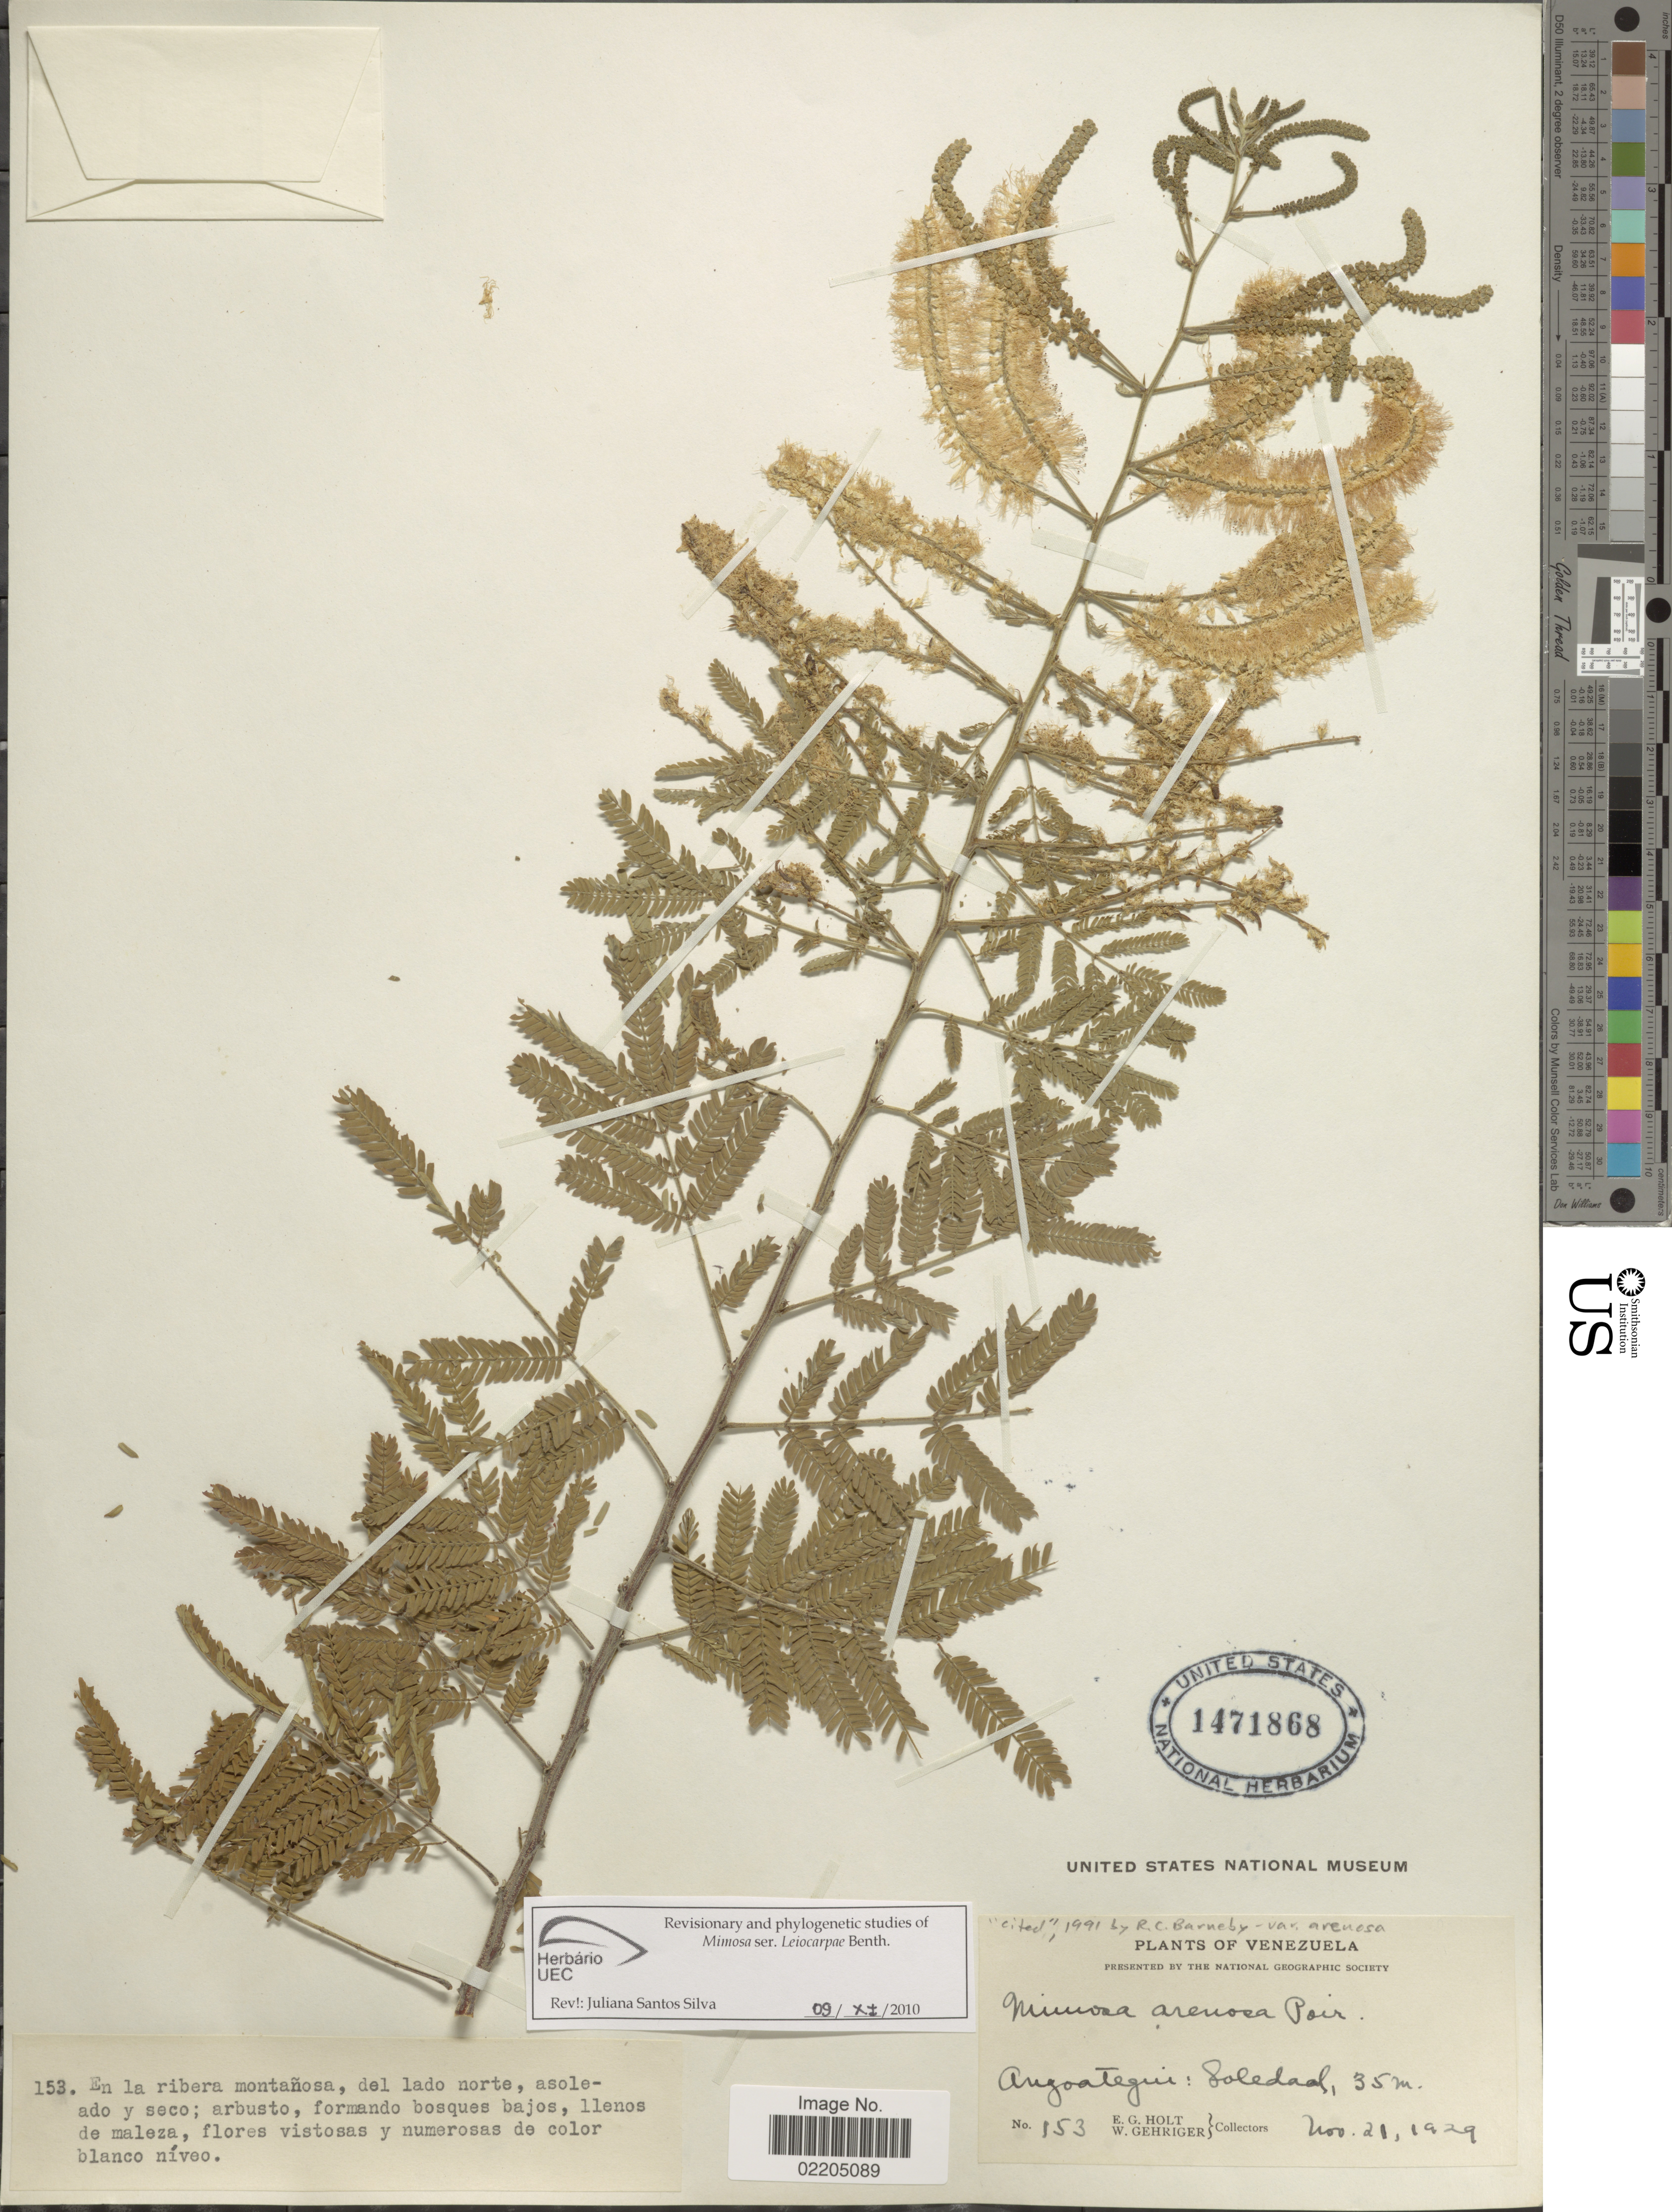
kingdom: Plantae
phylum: Tracheophyta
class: Magnoliopsida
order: Fabales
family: Fabaceae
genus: Mimosa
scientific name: Mimosa arenosa var. arenosa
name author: (Willd.) Poir.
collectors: E. G. Holt & W. Gehriger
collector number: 153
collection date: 1929-11-21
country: Venezuela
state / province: Anzoategui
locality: Anzoategui: Soledad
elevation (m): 35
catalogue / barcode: US 1471868